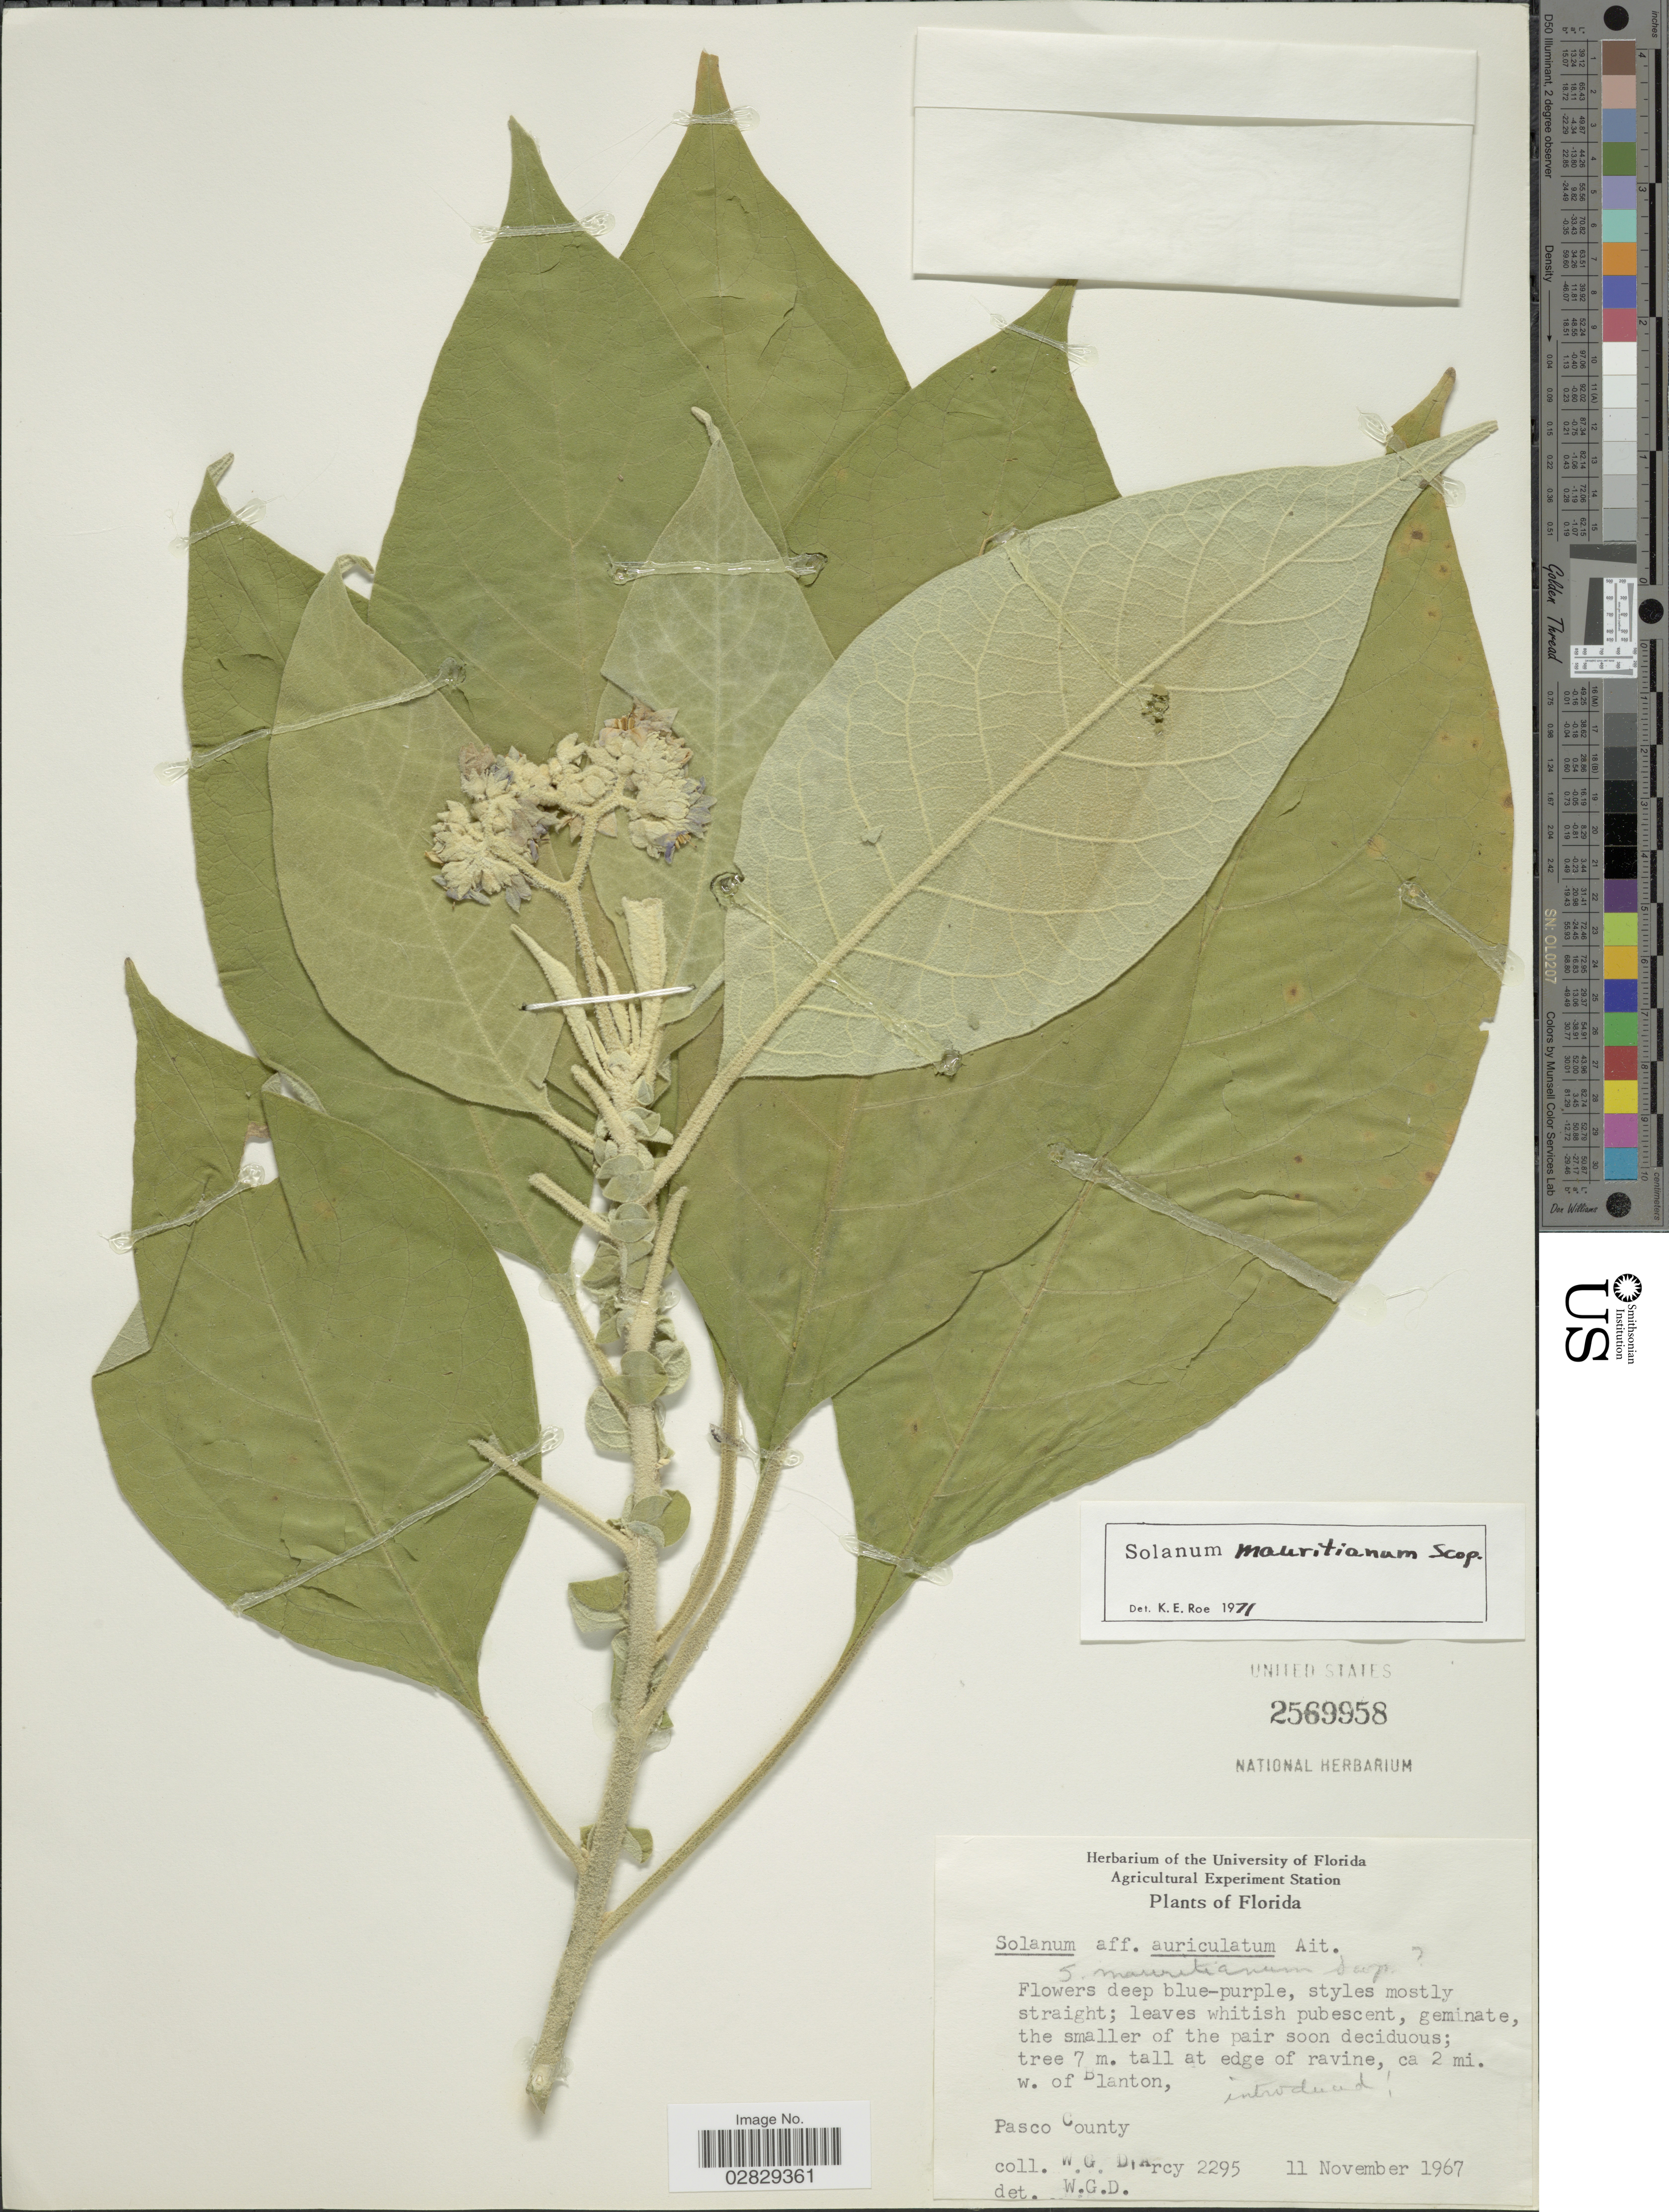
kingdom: Plantae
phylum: Tracheophyta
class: Magnoliopsida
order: Solanales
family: Solanaceae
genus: Solanum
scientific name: Solanum mauritianum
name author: Scop.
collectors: W. G. D'Arcy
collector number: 2295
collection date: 1967-11-11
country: United States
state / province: Florida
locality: Ca 2 mi. w. of Blanton, Pasco County.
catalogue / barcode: US 2569958